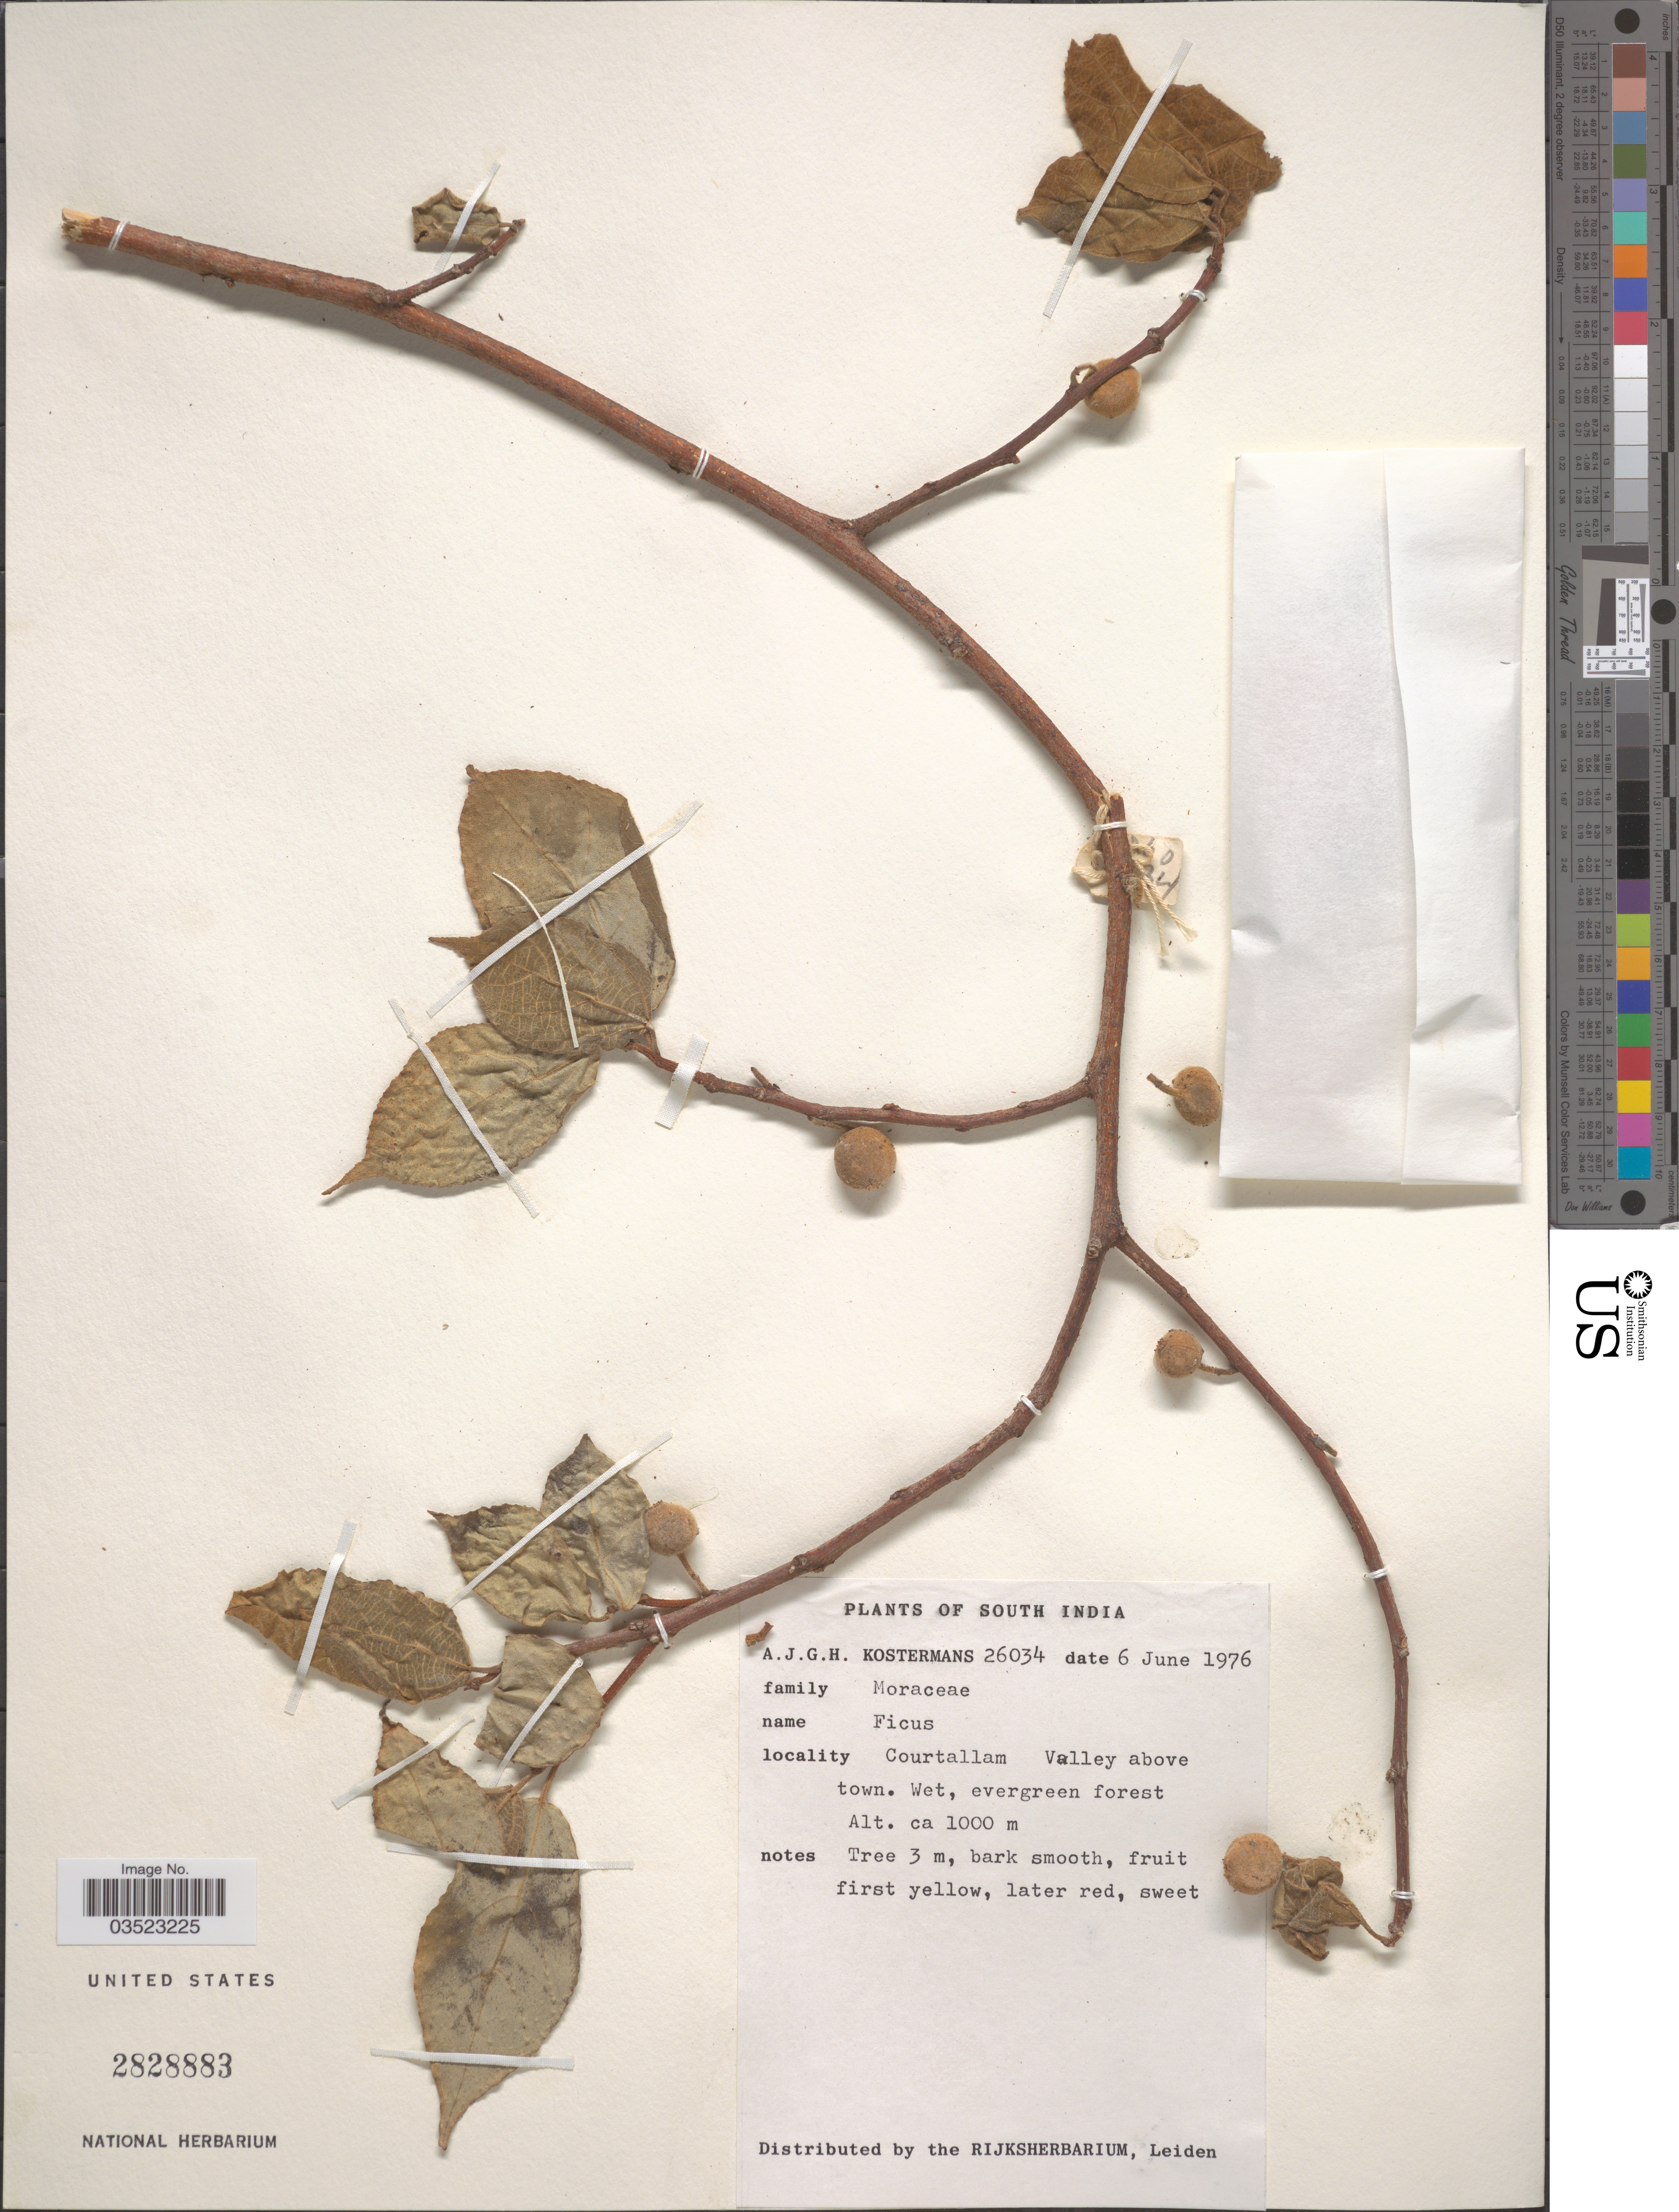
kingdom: Plantae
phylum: Tracheophyta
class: Magnoliopsida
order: Rosales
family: Moraceae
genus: Ficus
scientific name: Ficus sp.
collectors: A. J. G. Kostermans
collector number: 26034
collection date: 1976-06-06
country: India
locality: South India. Courtallam Valley above town.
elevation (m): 1000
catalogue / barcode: US 2828883